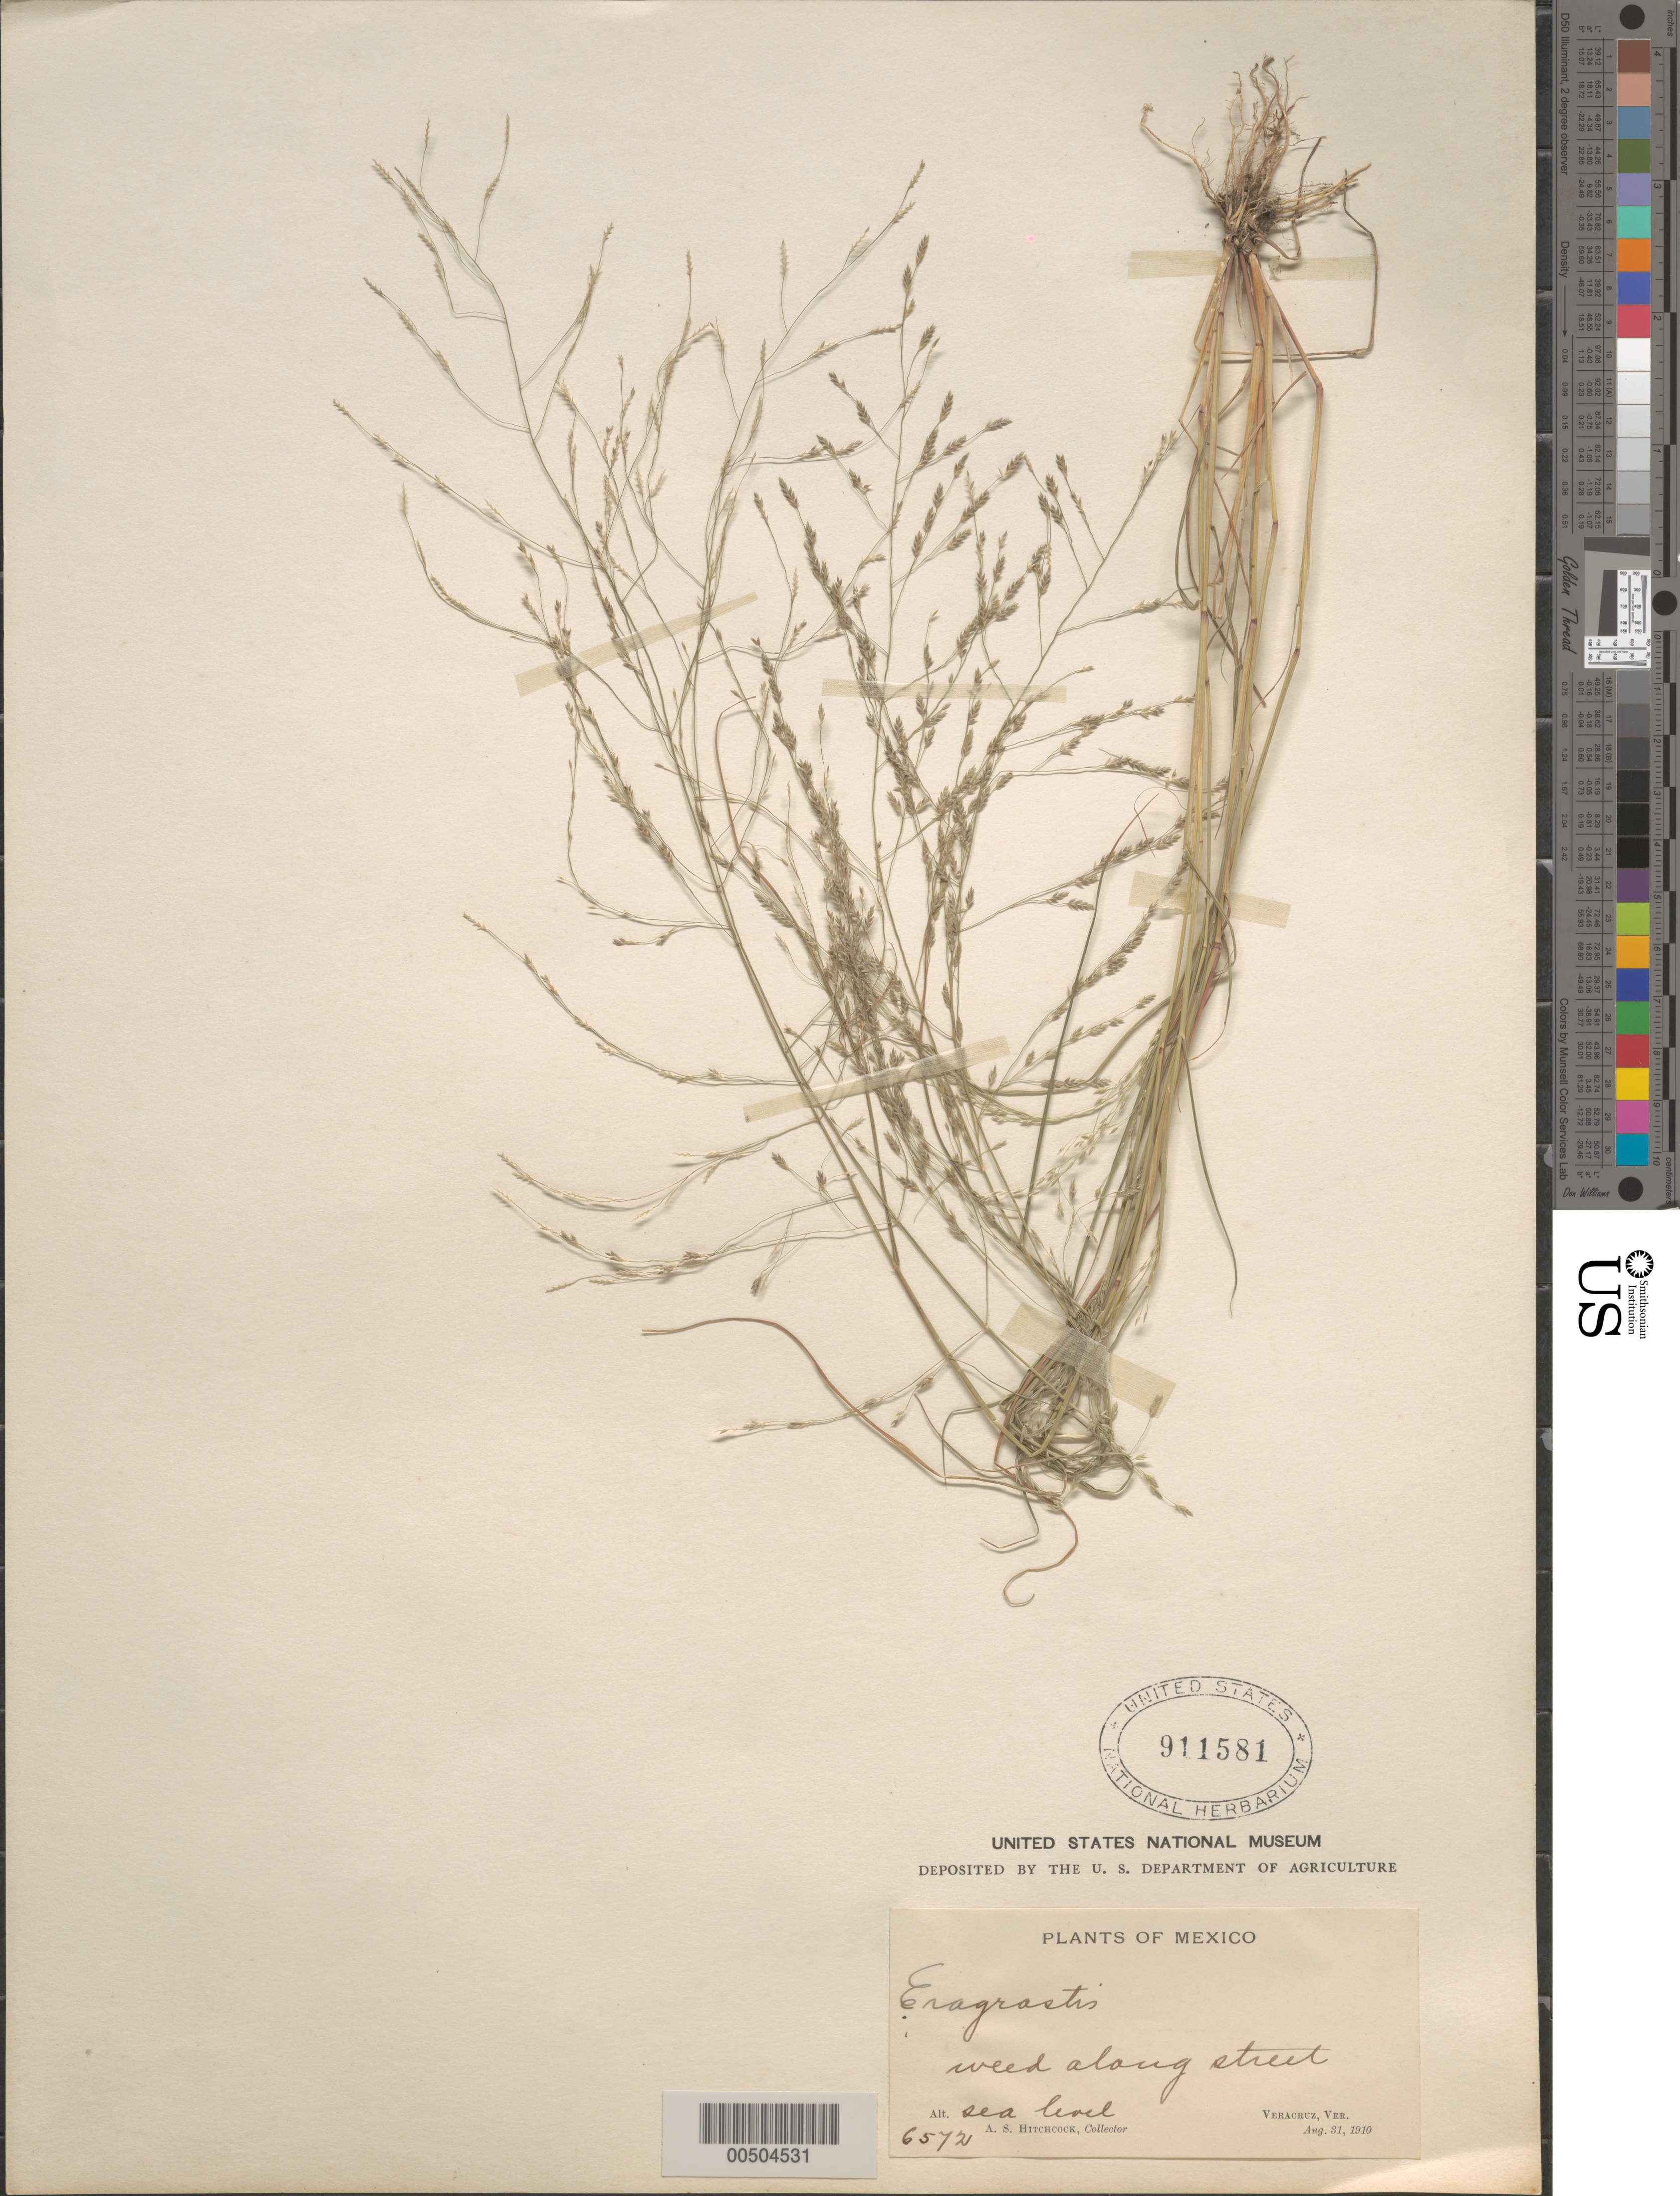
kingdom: Plantae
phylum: Tracheophyta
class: Liliopsida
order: Poales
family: Poaceae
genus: Eragrostis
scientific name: Eragrostis pectinacea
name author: (Michx.) Nees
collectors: A. S. Hitchcock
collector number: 6572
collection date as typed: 31 Aug 1910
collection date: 1910-08-31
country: Mexico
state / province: Veracruz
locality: Veracruz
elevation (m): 0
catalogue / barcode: US 911581